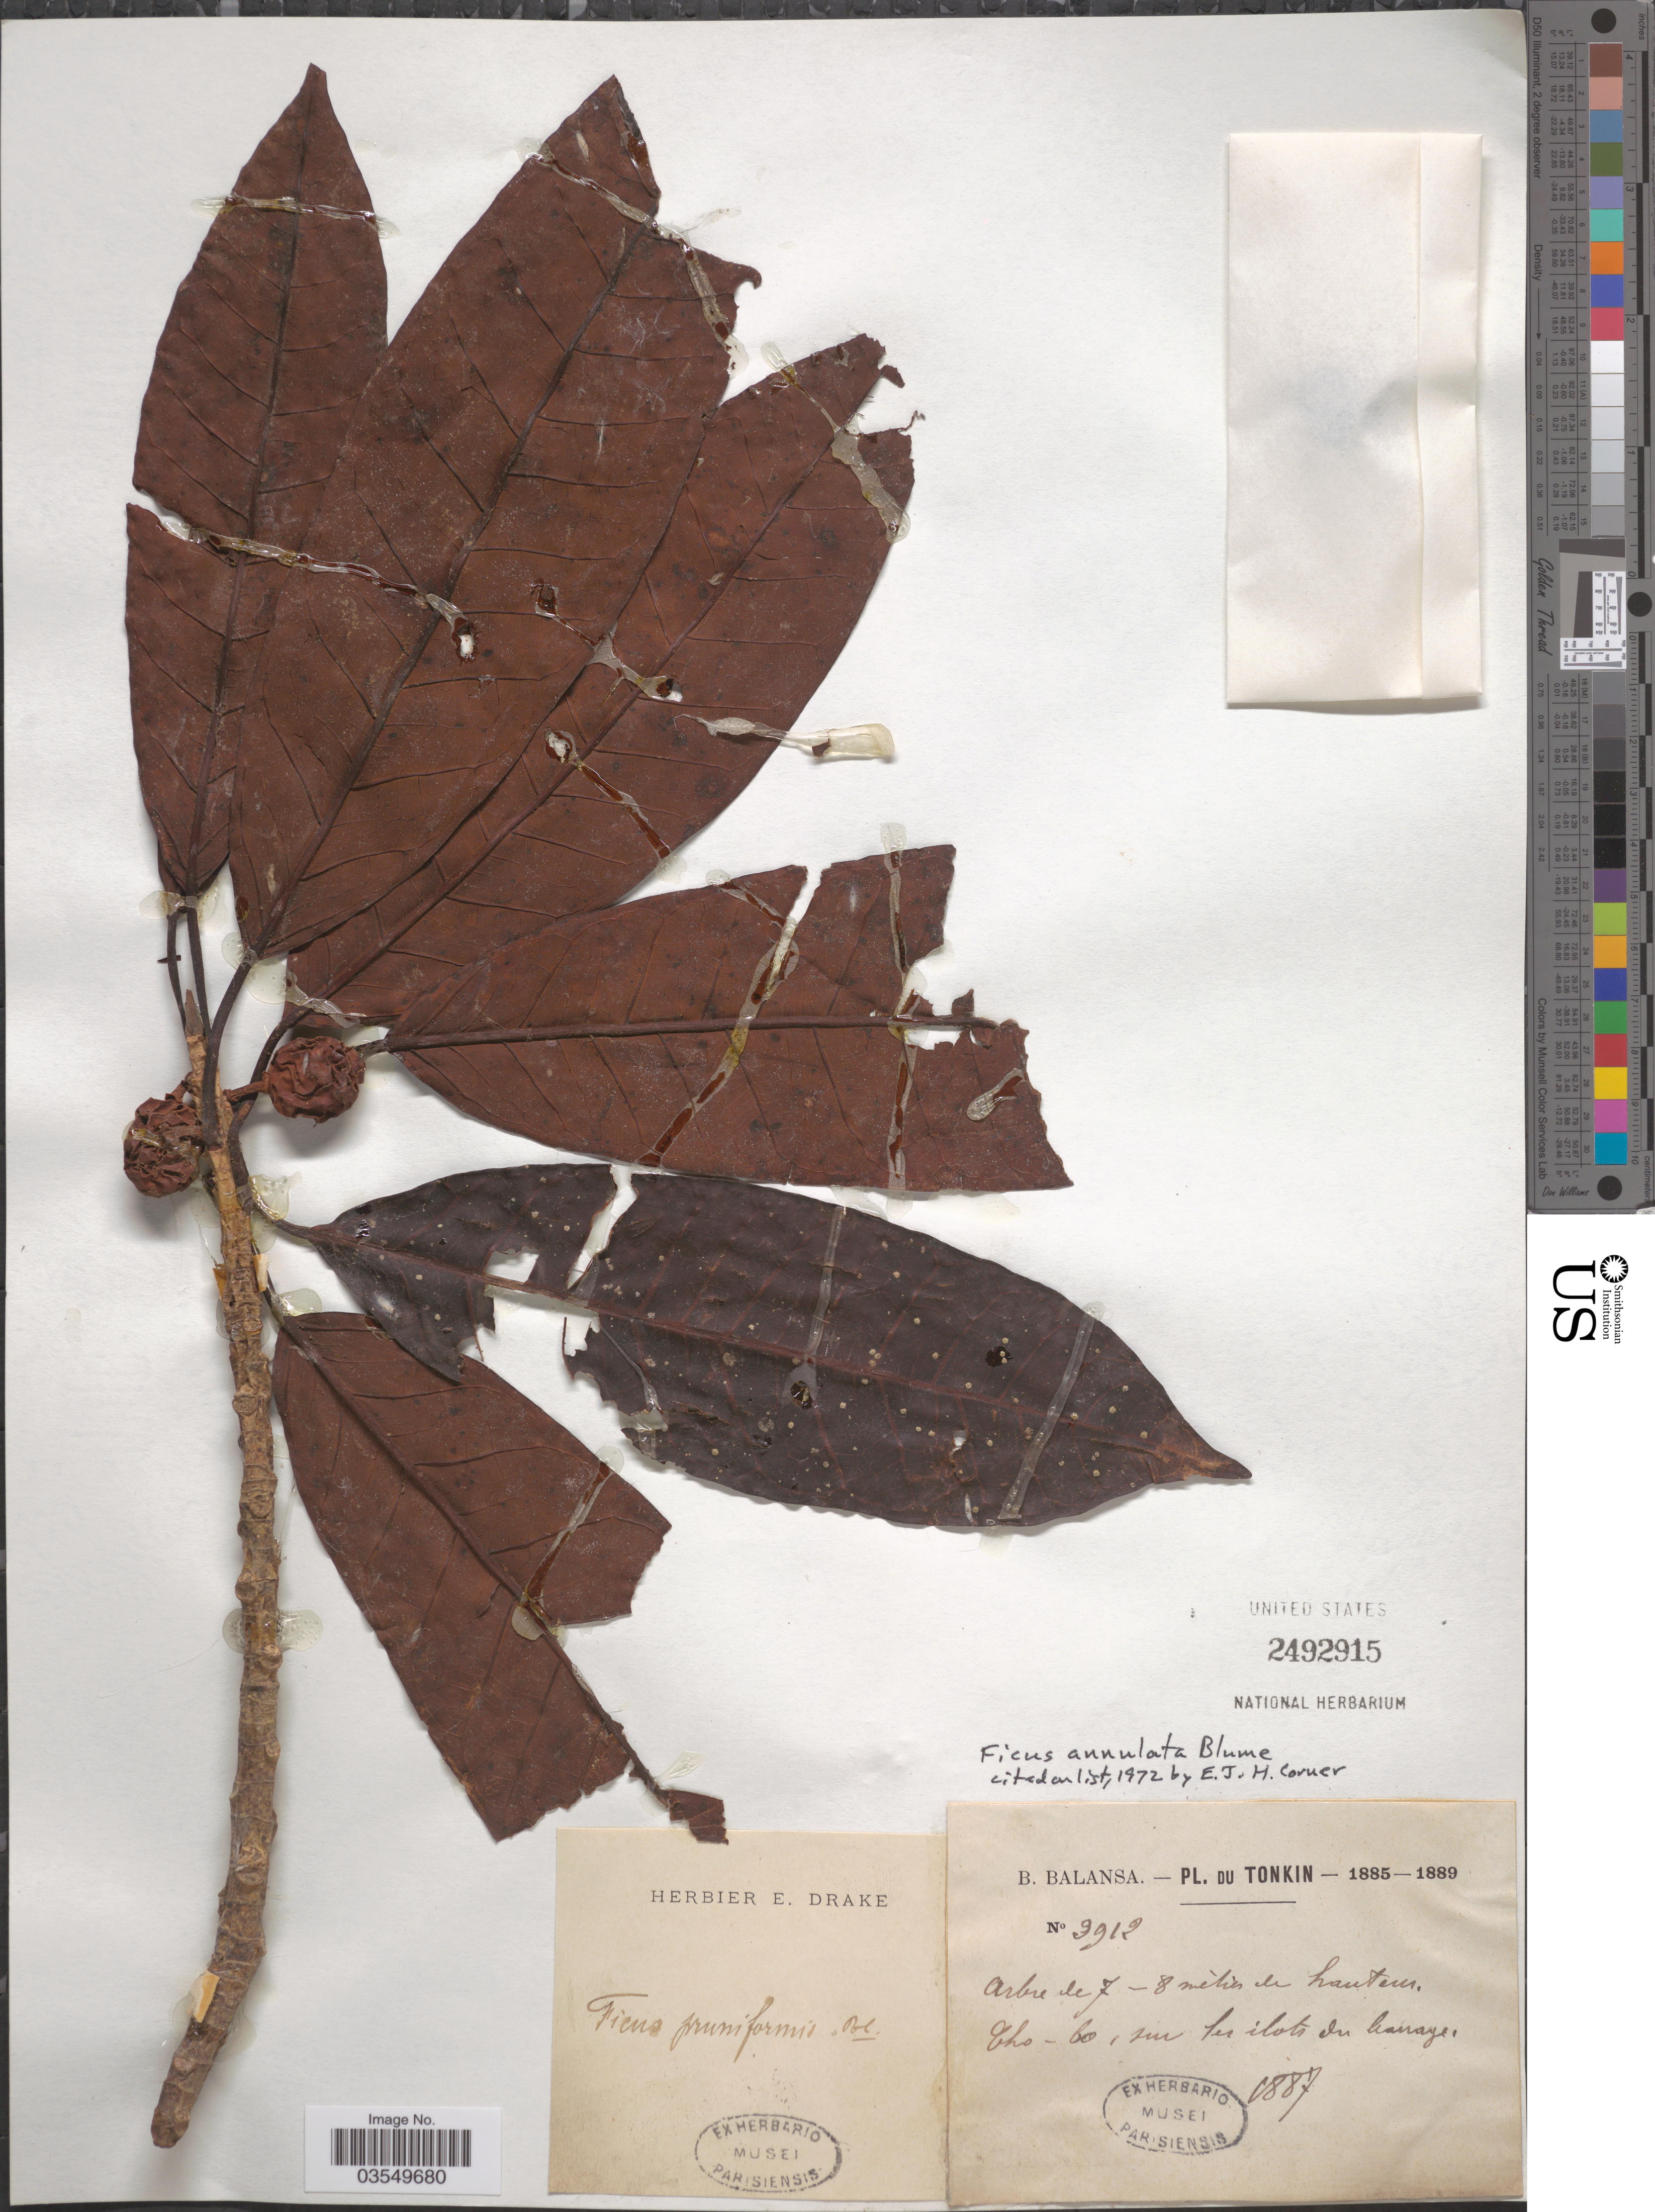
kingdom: Plantae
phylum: Tracheophyta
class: Magnoliopsida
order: Rosales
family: Moraceae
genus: Ficus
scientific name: Ficus annulata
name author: Blume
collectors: B. Balansa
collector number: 3912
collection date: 1887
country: Vietnam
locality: Tonkin. Arbre de 7-8 mètres de hautern. Cho-bo, sur le ! du hanaye*.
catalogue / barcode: US 2492915